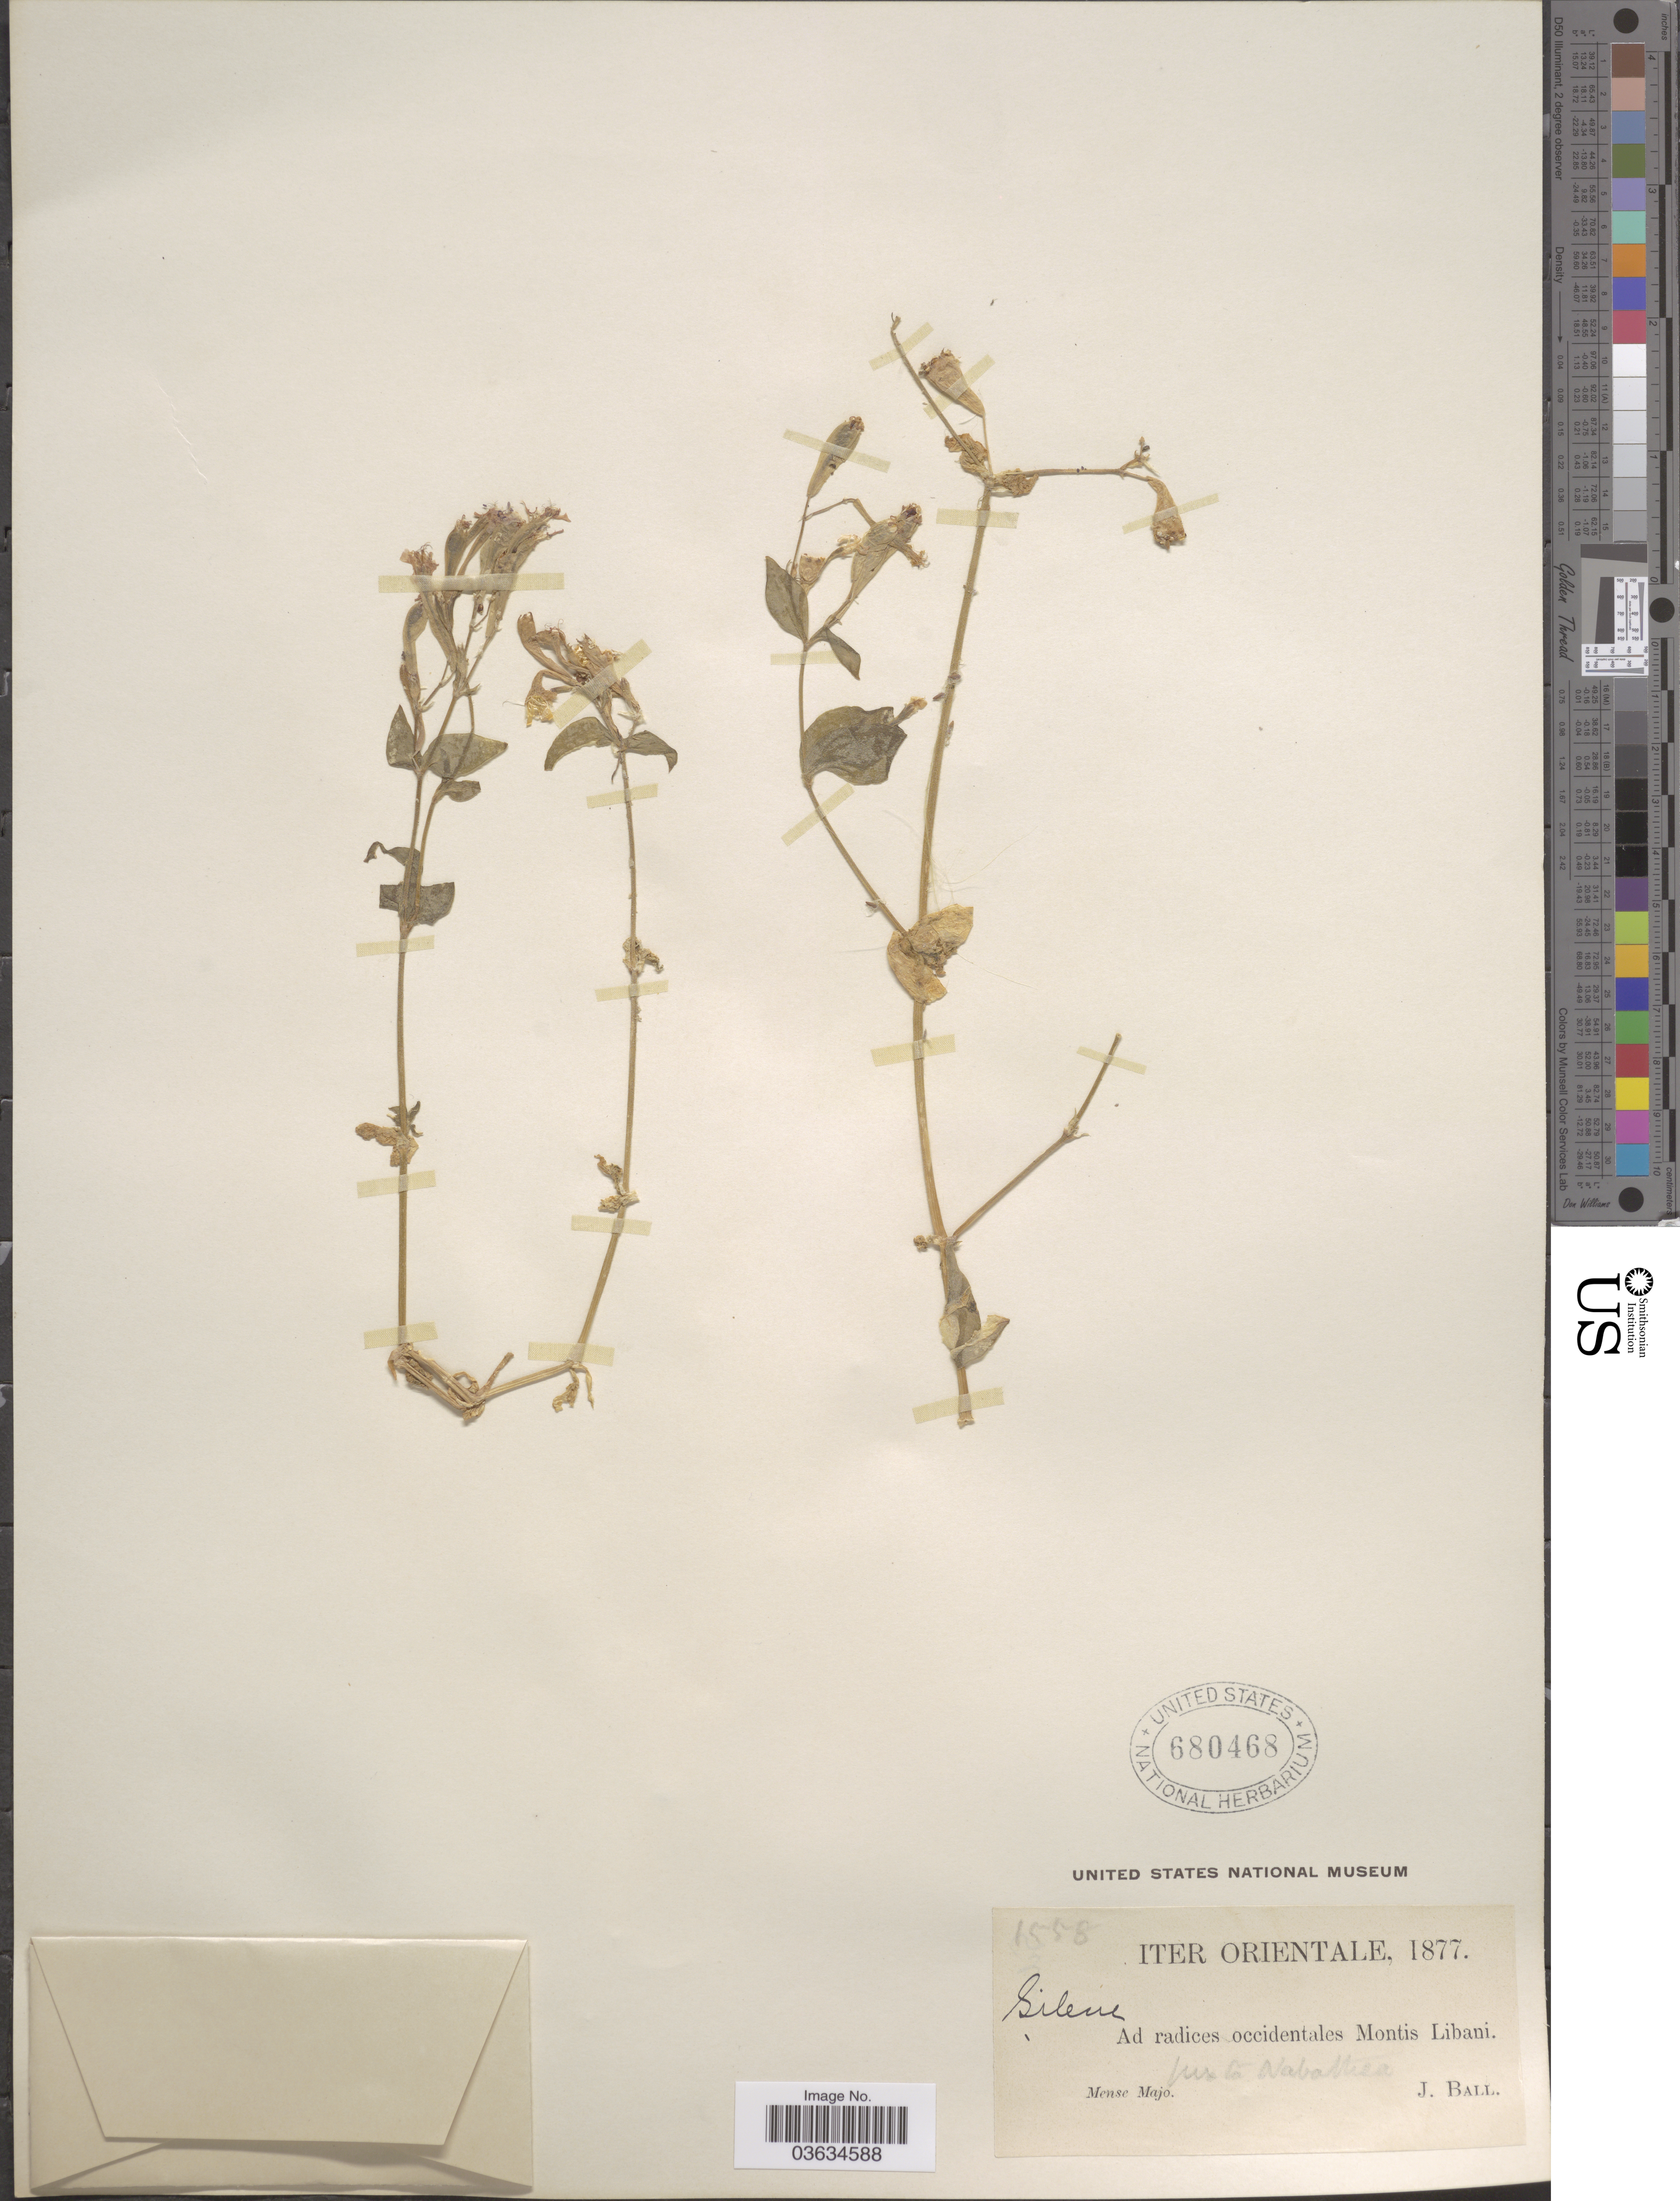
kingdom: Plantae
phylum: Tracheophyta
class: Magnoliopsida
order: Caryophyllales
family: Caryophyllaceae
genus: Silene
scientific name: Silene sp.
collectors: J. Ball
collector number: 1558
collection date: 1877-05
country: Lebanon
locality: Iter Orientale. Ad radices occidentales Montis Libani juxta Nabathea.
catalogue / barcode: US 680468